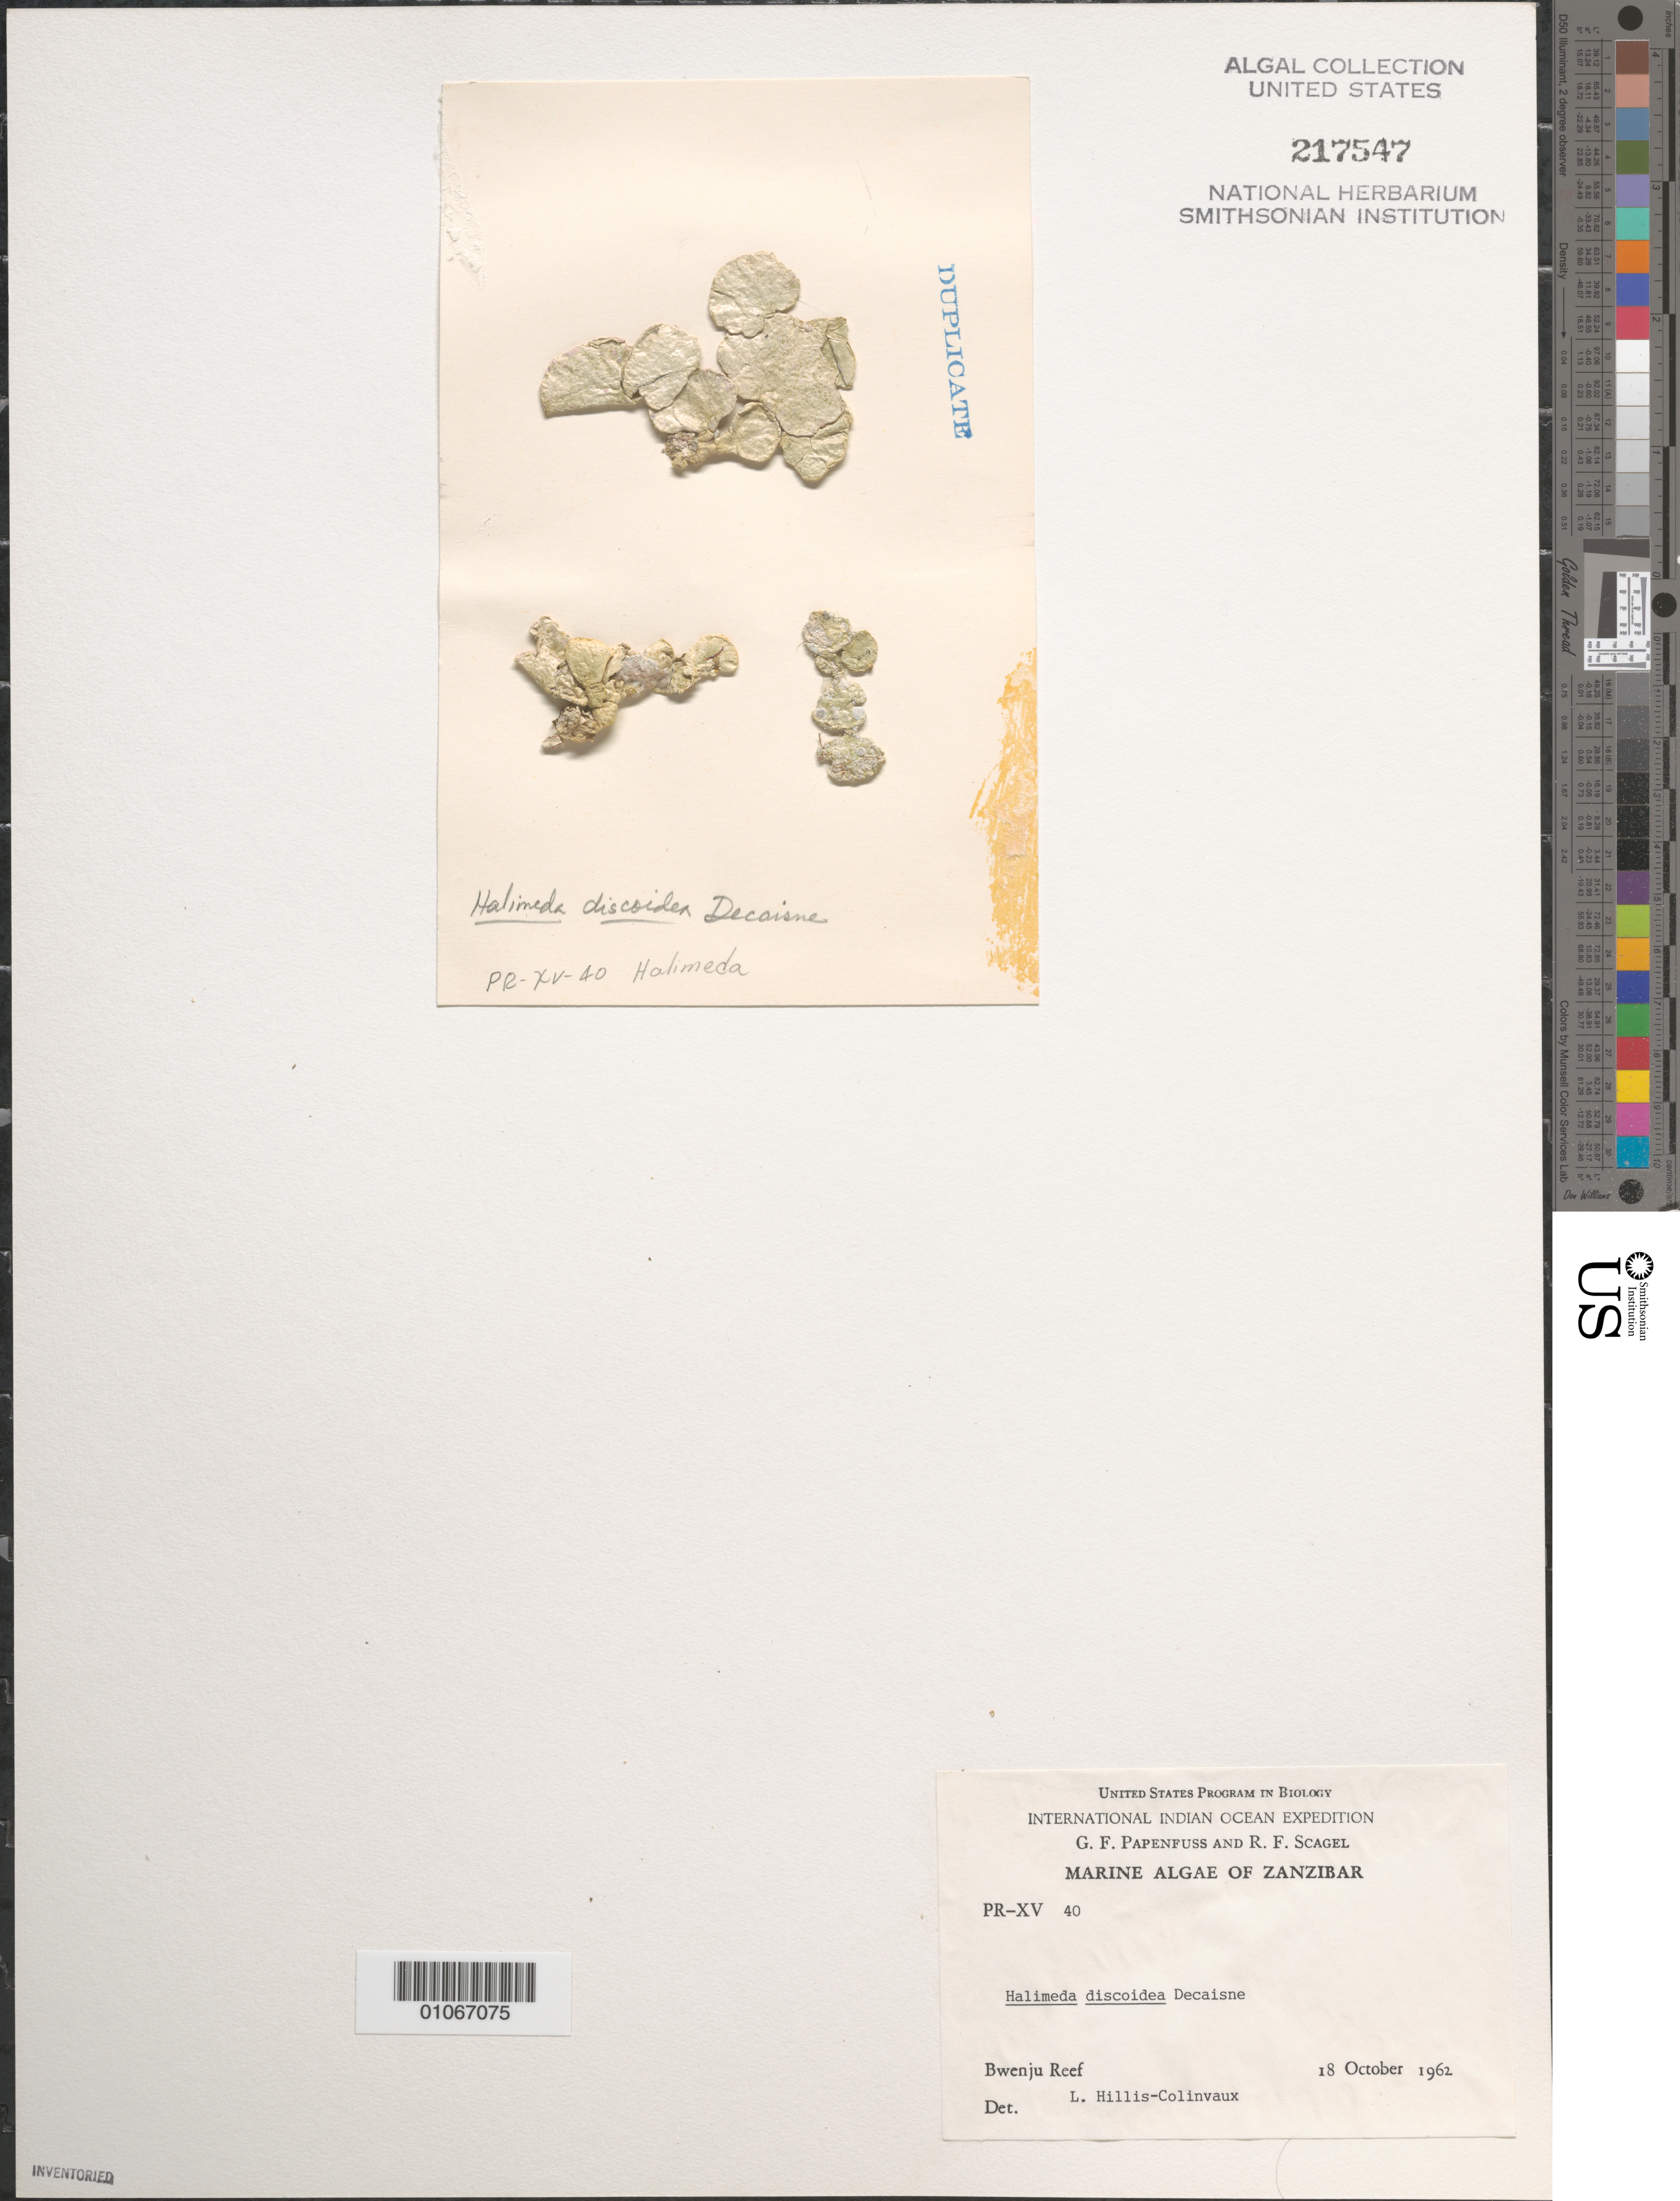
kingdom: Plantae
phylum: Chlorophyta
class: Ulvophyceae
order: Bryopsidales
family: Halimedaceae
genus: Halimeda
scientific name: Halimeda discoidea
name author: Decne.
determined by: Hillis-Colinvaux, L.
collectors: G. Papenfuss & R. F. Scagel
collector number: PR-XV-40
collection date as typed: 18 Oct 1962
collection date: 1962-10-18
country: Tanzania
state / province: Zanzibar Central/South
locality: Bwenju Reef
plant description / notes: International Indian Ocean Expedition, 1962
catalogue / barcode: US 217547